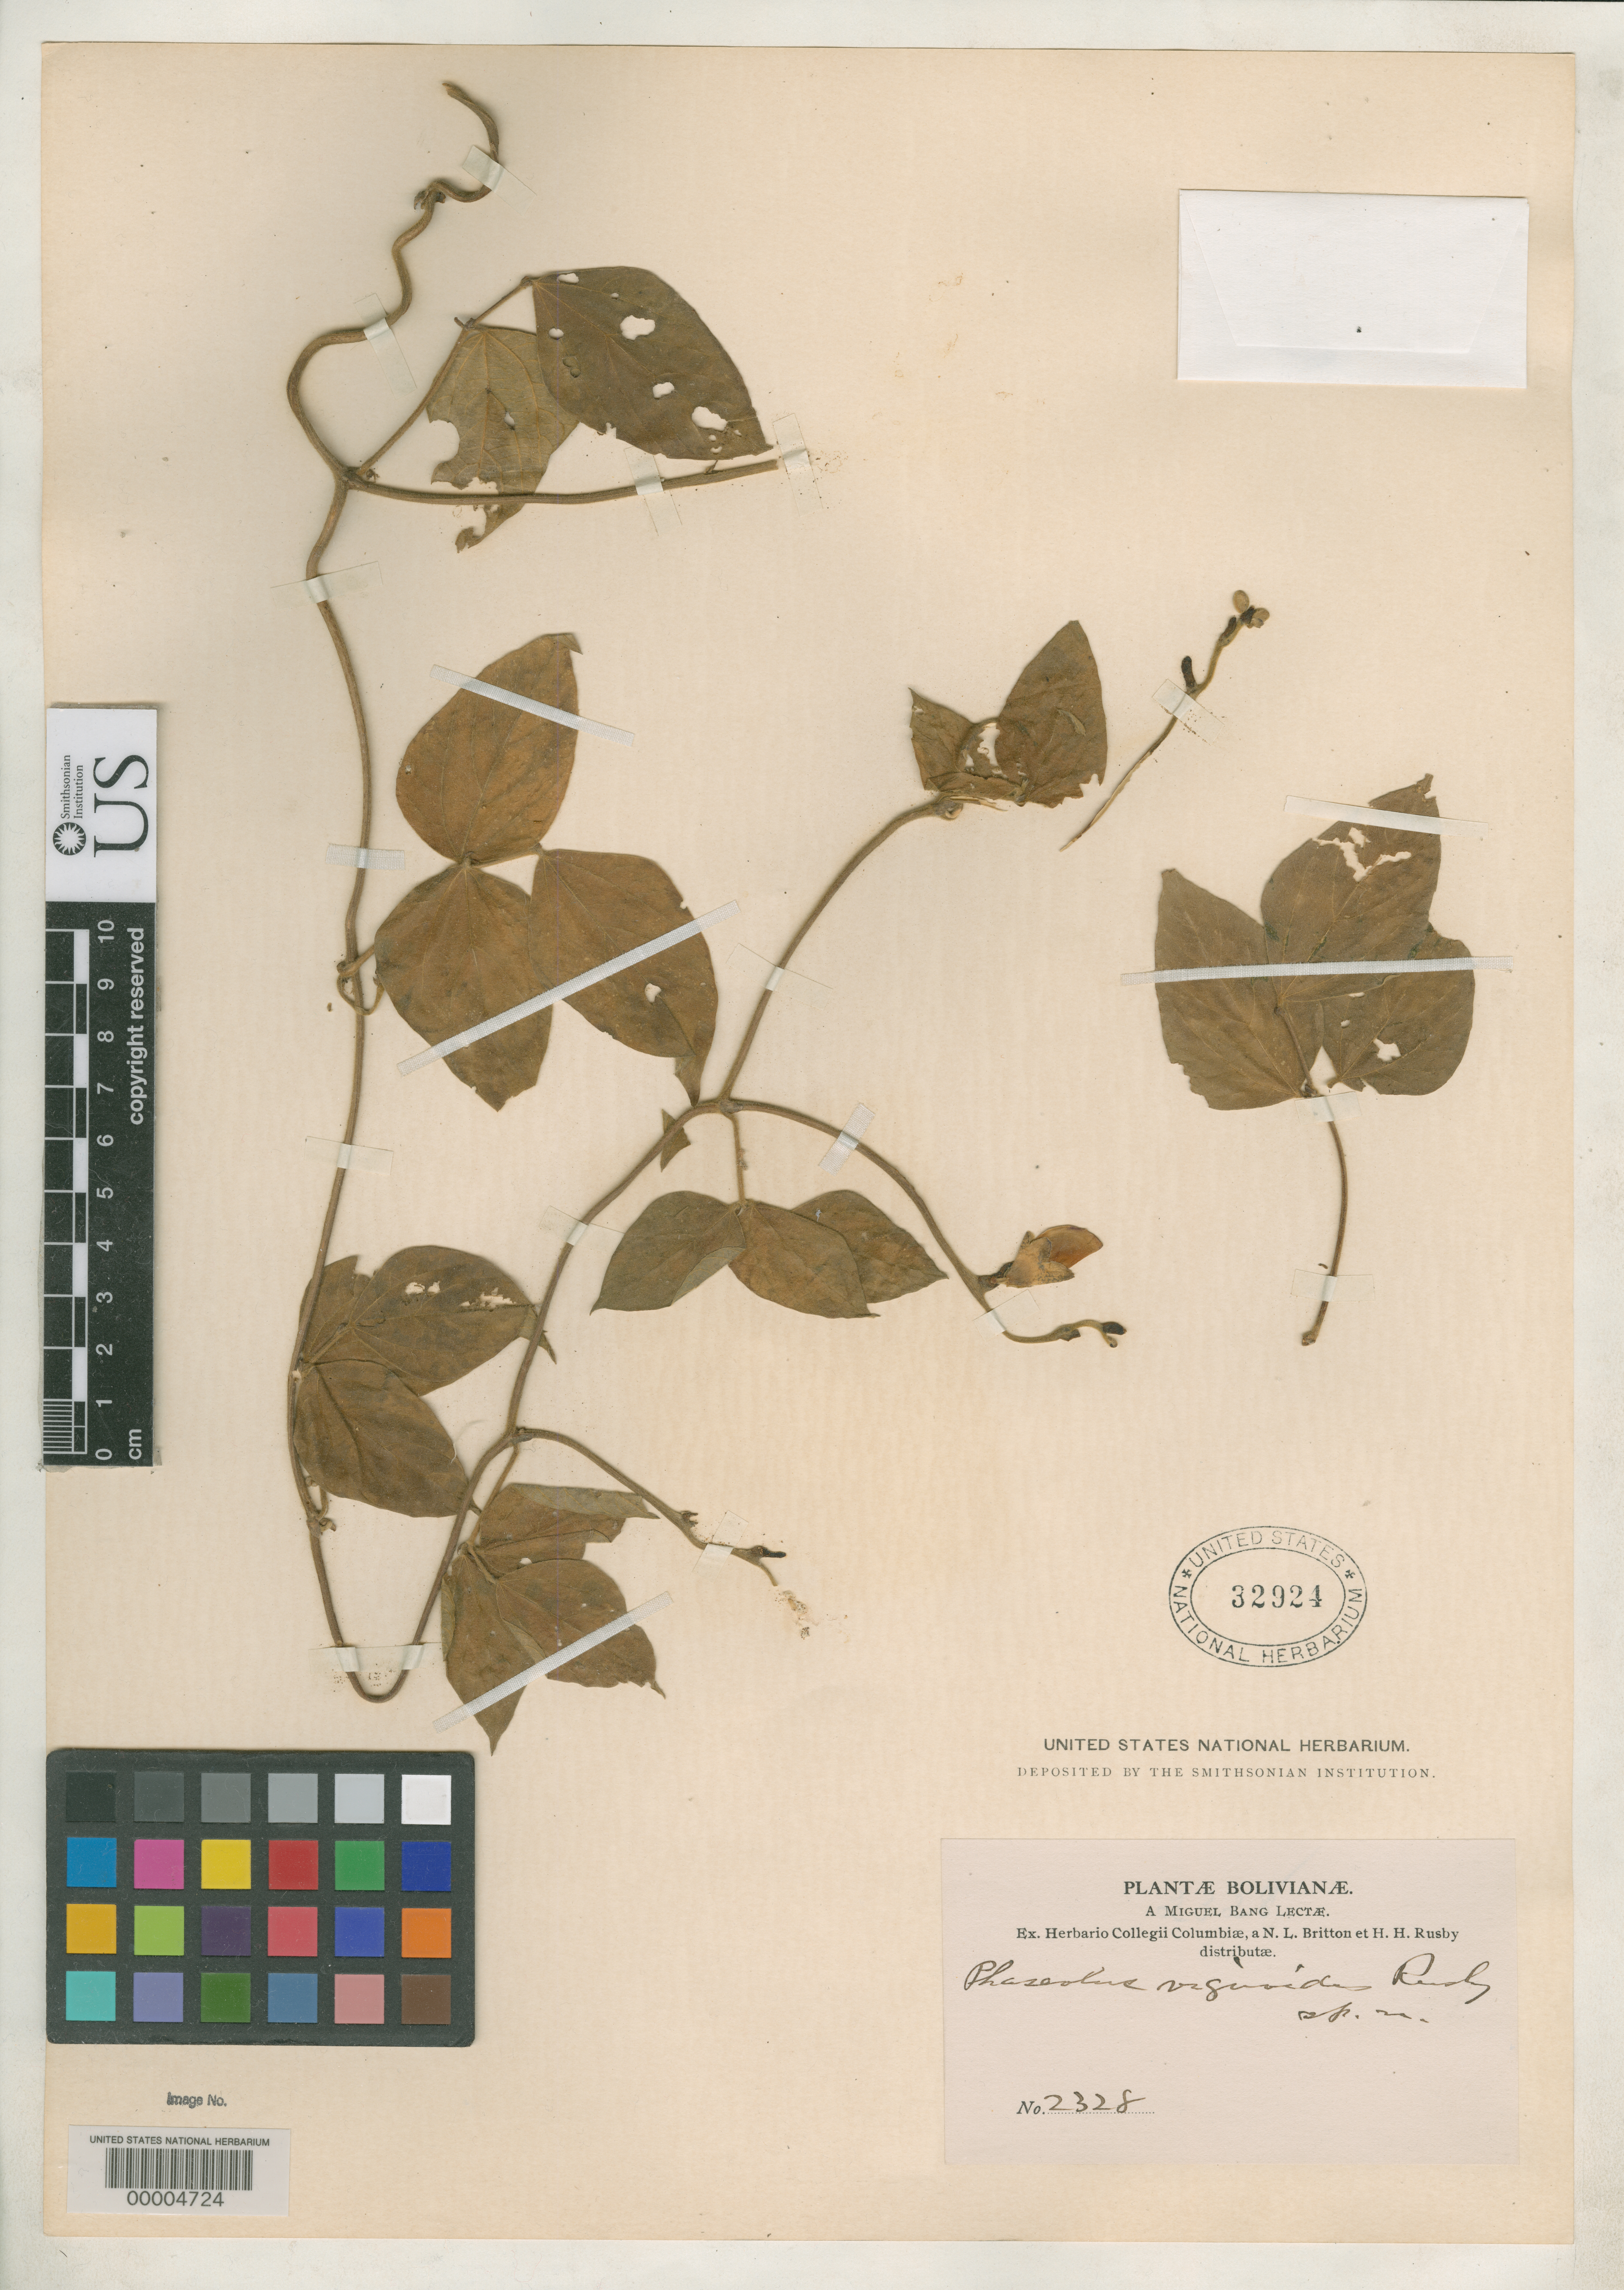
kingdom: Plantae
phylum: Tracheophyta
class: Magnoliopsida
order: Fabales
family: Fabaceae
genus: Phaseolus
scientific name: Phaseolus vignoides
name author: Rusby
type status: Isotype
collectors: M. Bang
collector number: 2328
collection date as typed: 08 Jul 1894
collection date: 1894-07-08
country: Bolivia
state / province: La Paz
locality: Coroico.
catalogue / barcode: US 32924